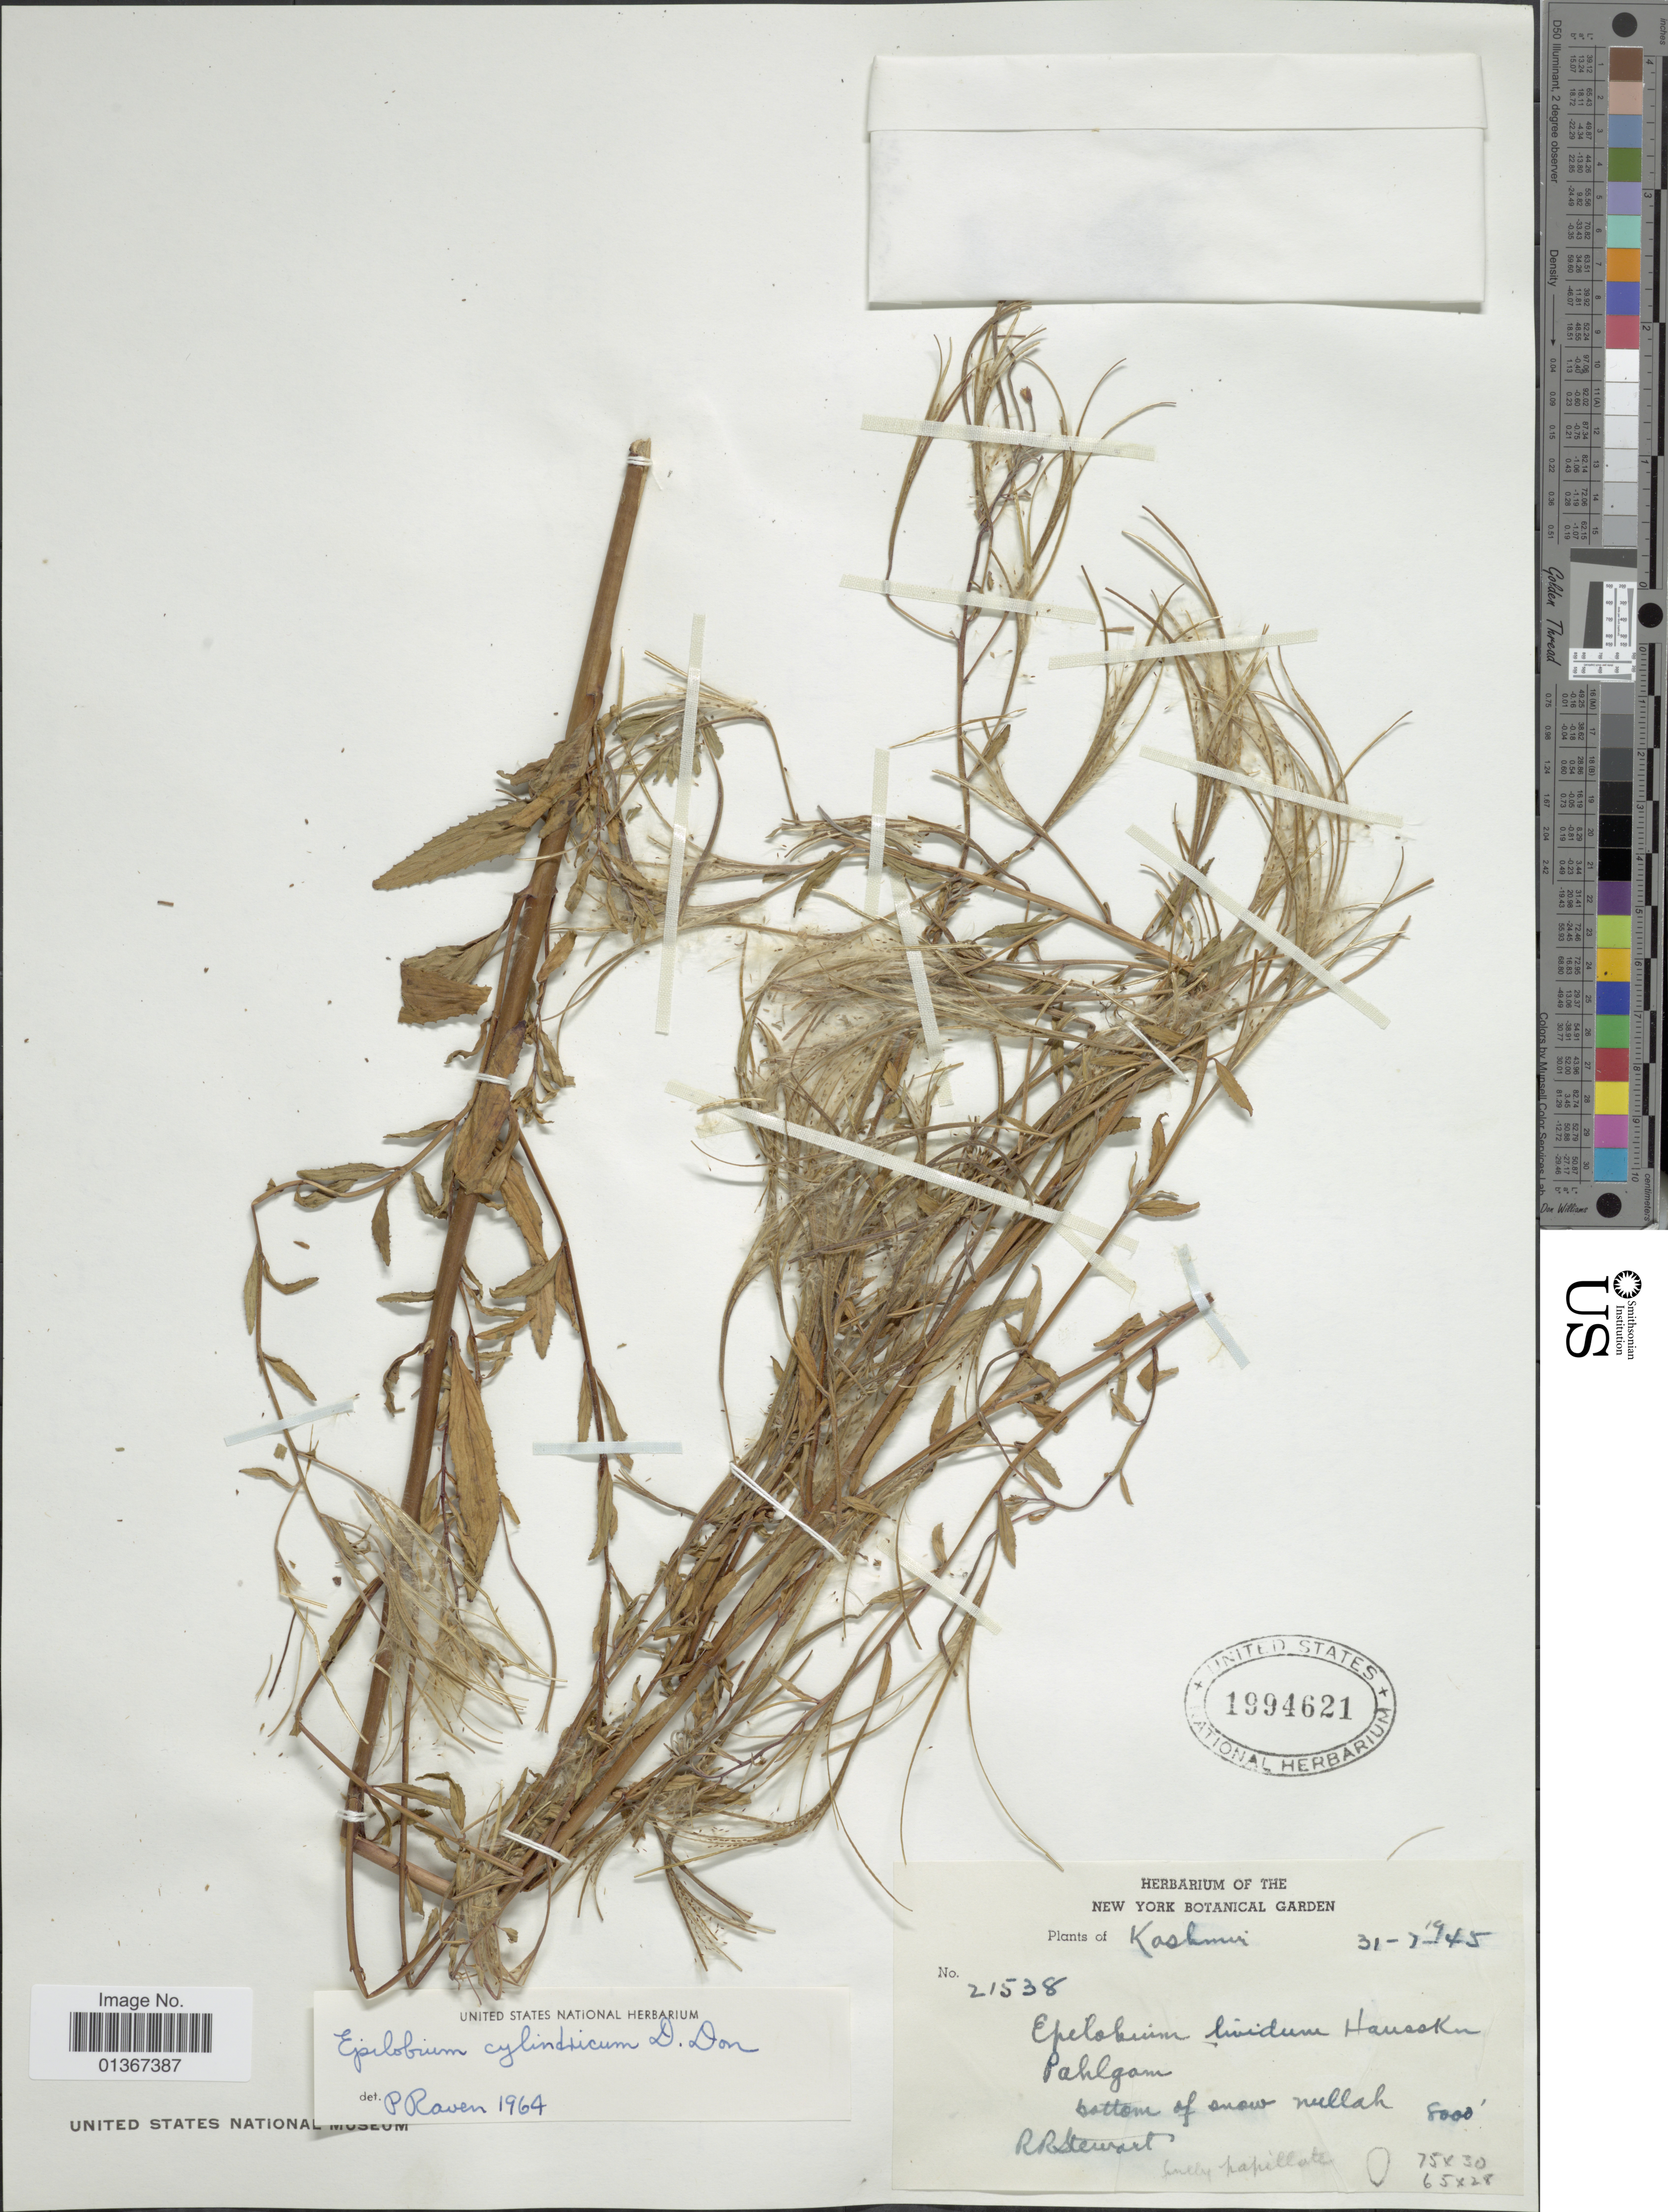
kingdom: Plantae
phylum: Tracheophyta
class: Magnoliopsida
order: Myrtales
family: Onagraceae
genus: Epilobium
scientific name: Epilobium cylindricum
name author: D. Don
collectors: R. R. Stewart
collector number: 21538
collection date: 1945-07-31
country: India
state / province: Jammu and Kashmir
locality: Kashmir. Pahlgam, bottom of snow nullah.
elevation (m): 2438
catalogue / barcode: US 1994621